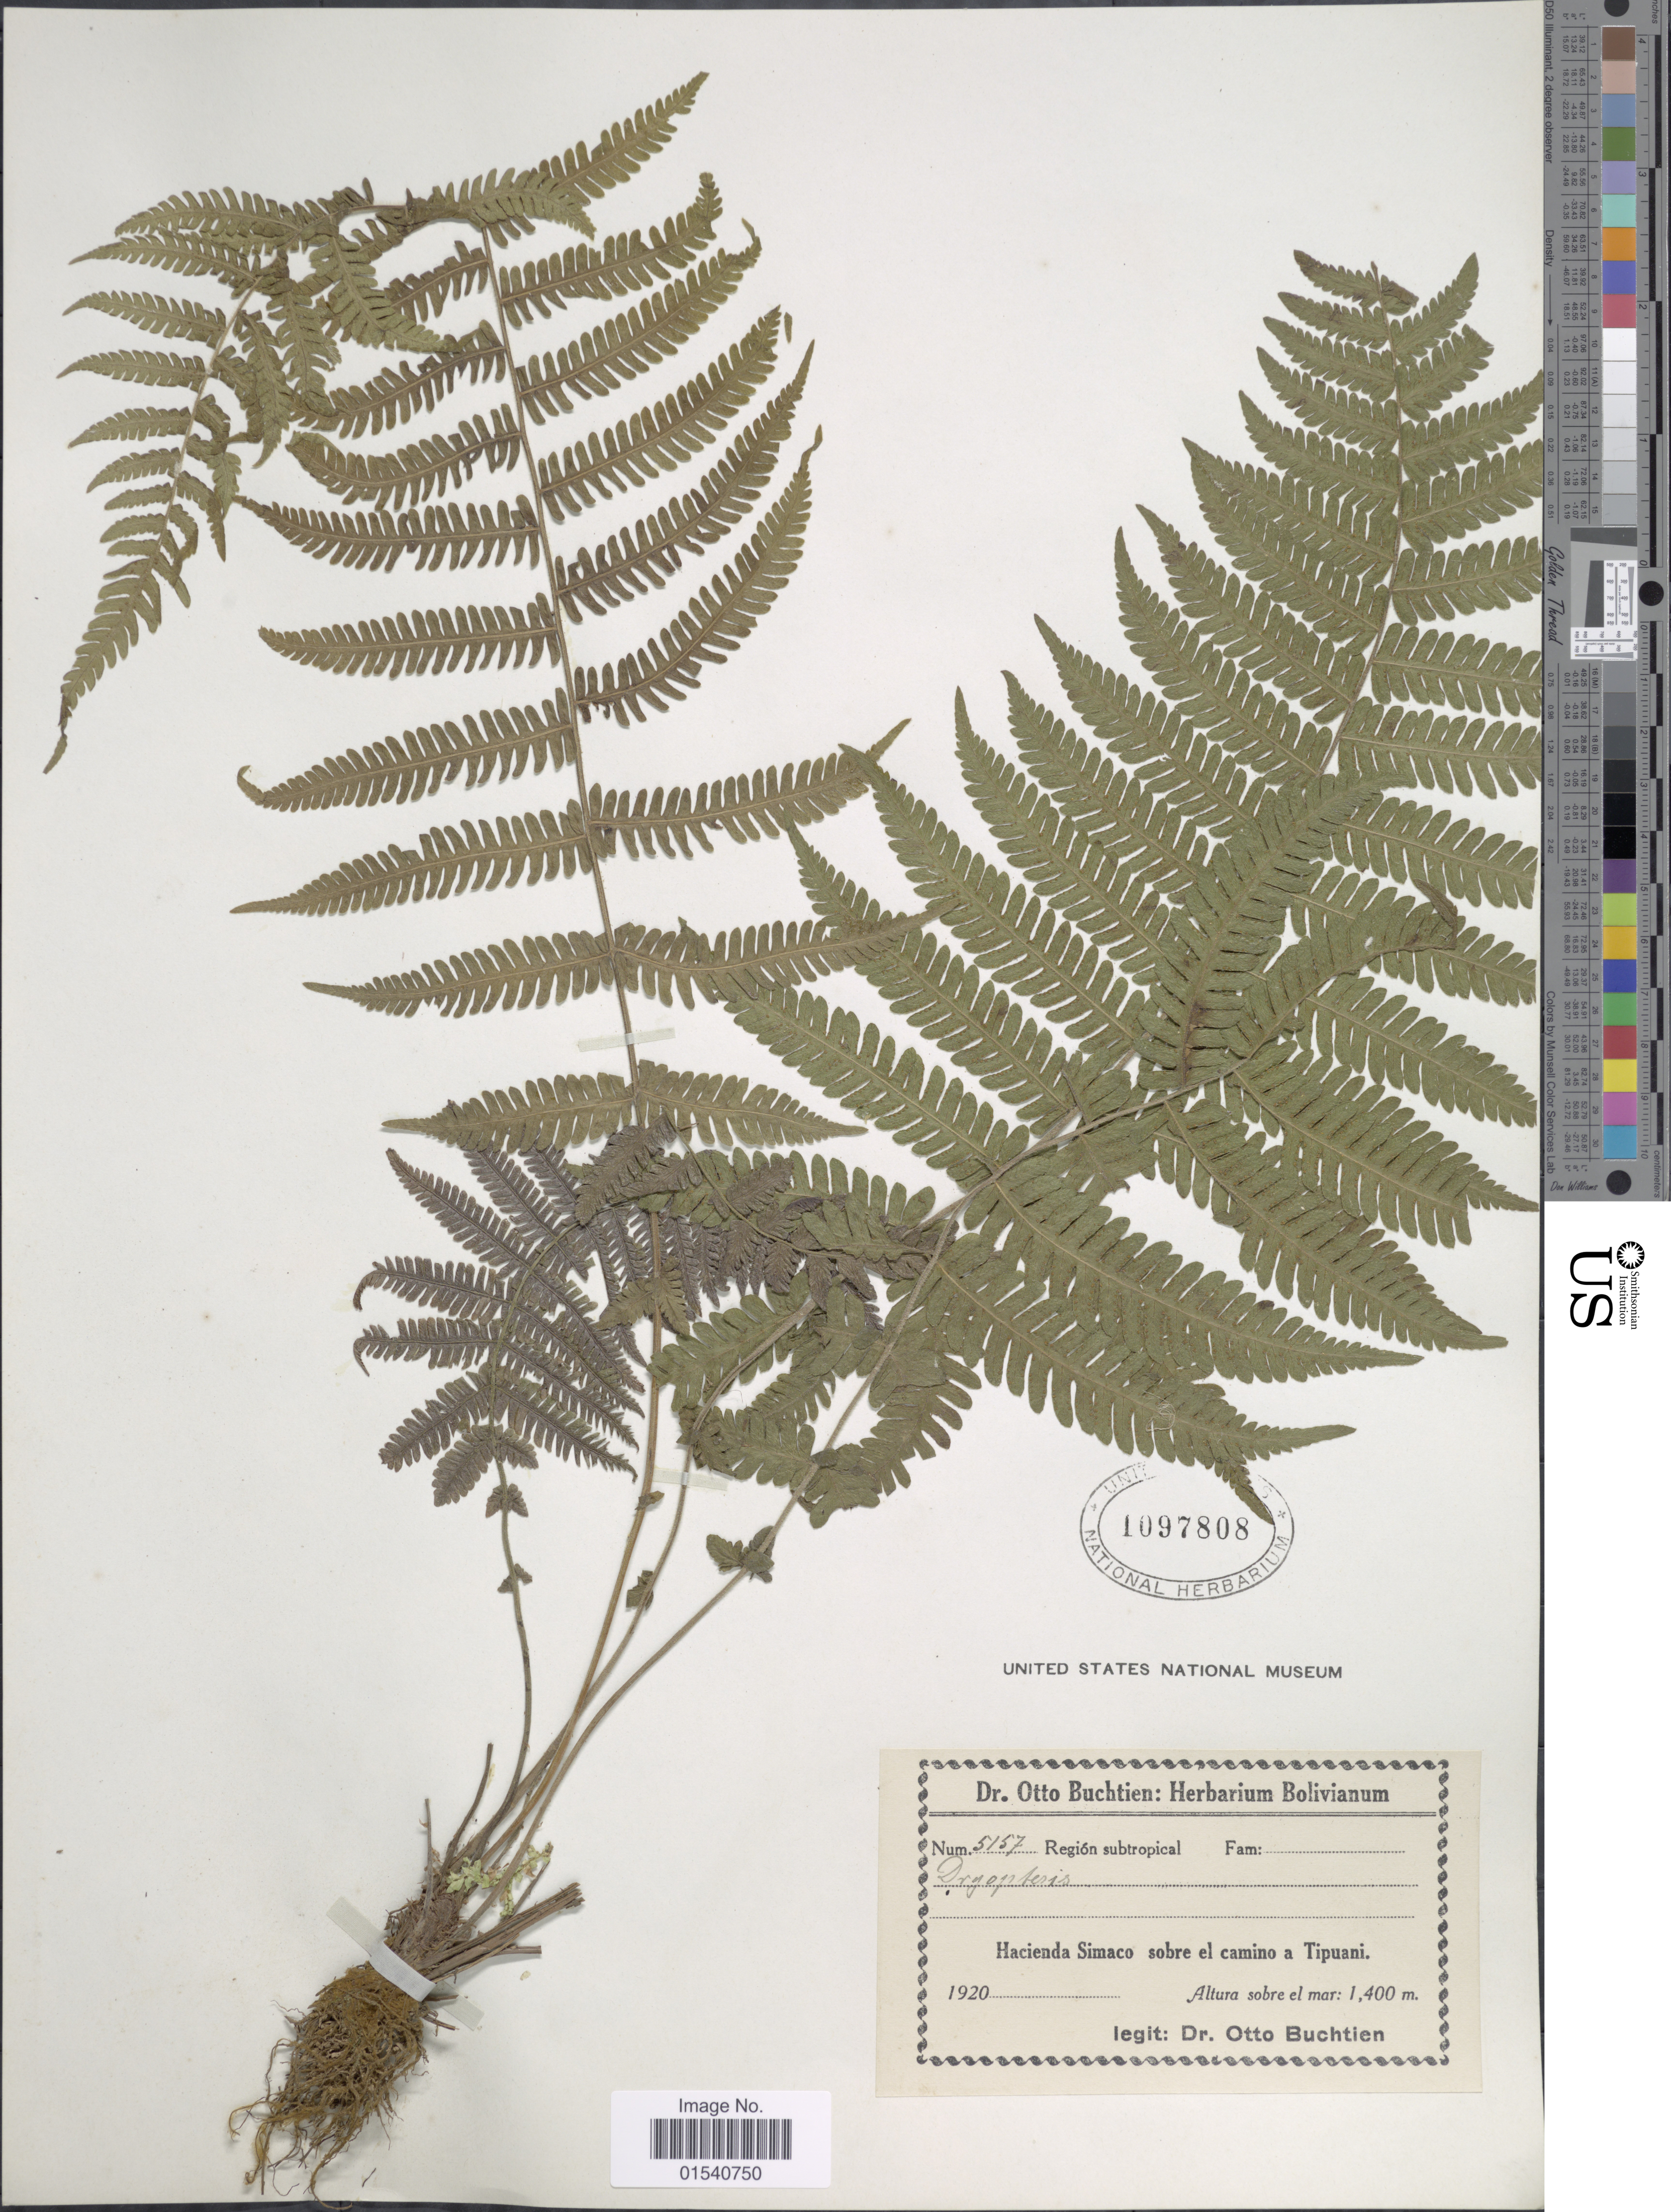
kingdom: Plantae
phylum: Tracheophyta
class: Polypodiopsida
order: Polypodiales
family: Thelypteridaceae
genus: Amauropelta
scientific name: Amauropelta rivulariformis (Rosenst.) comb. nov., ined 2015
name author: (Rosenst.)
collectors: O. Buchtien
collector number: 5157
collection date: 1920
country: Bolivia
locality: Hacienda Simaco sobre el camino a Tipuani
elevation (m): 1400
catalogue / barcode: US 1097808